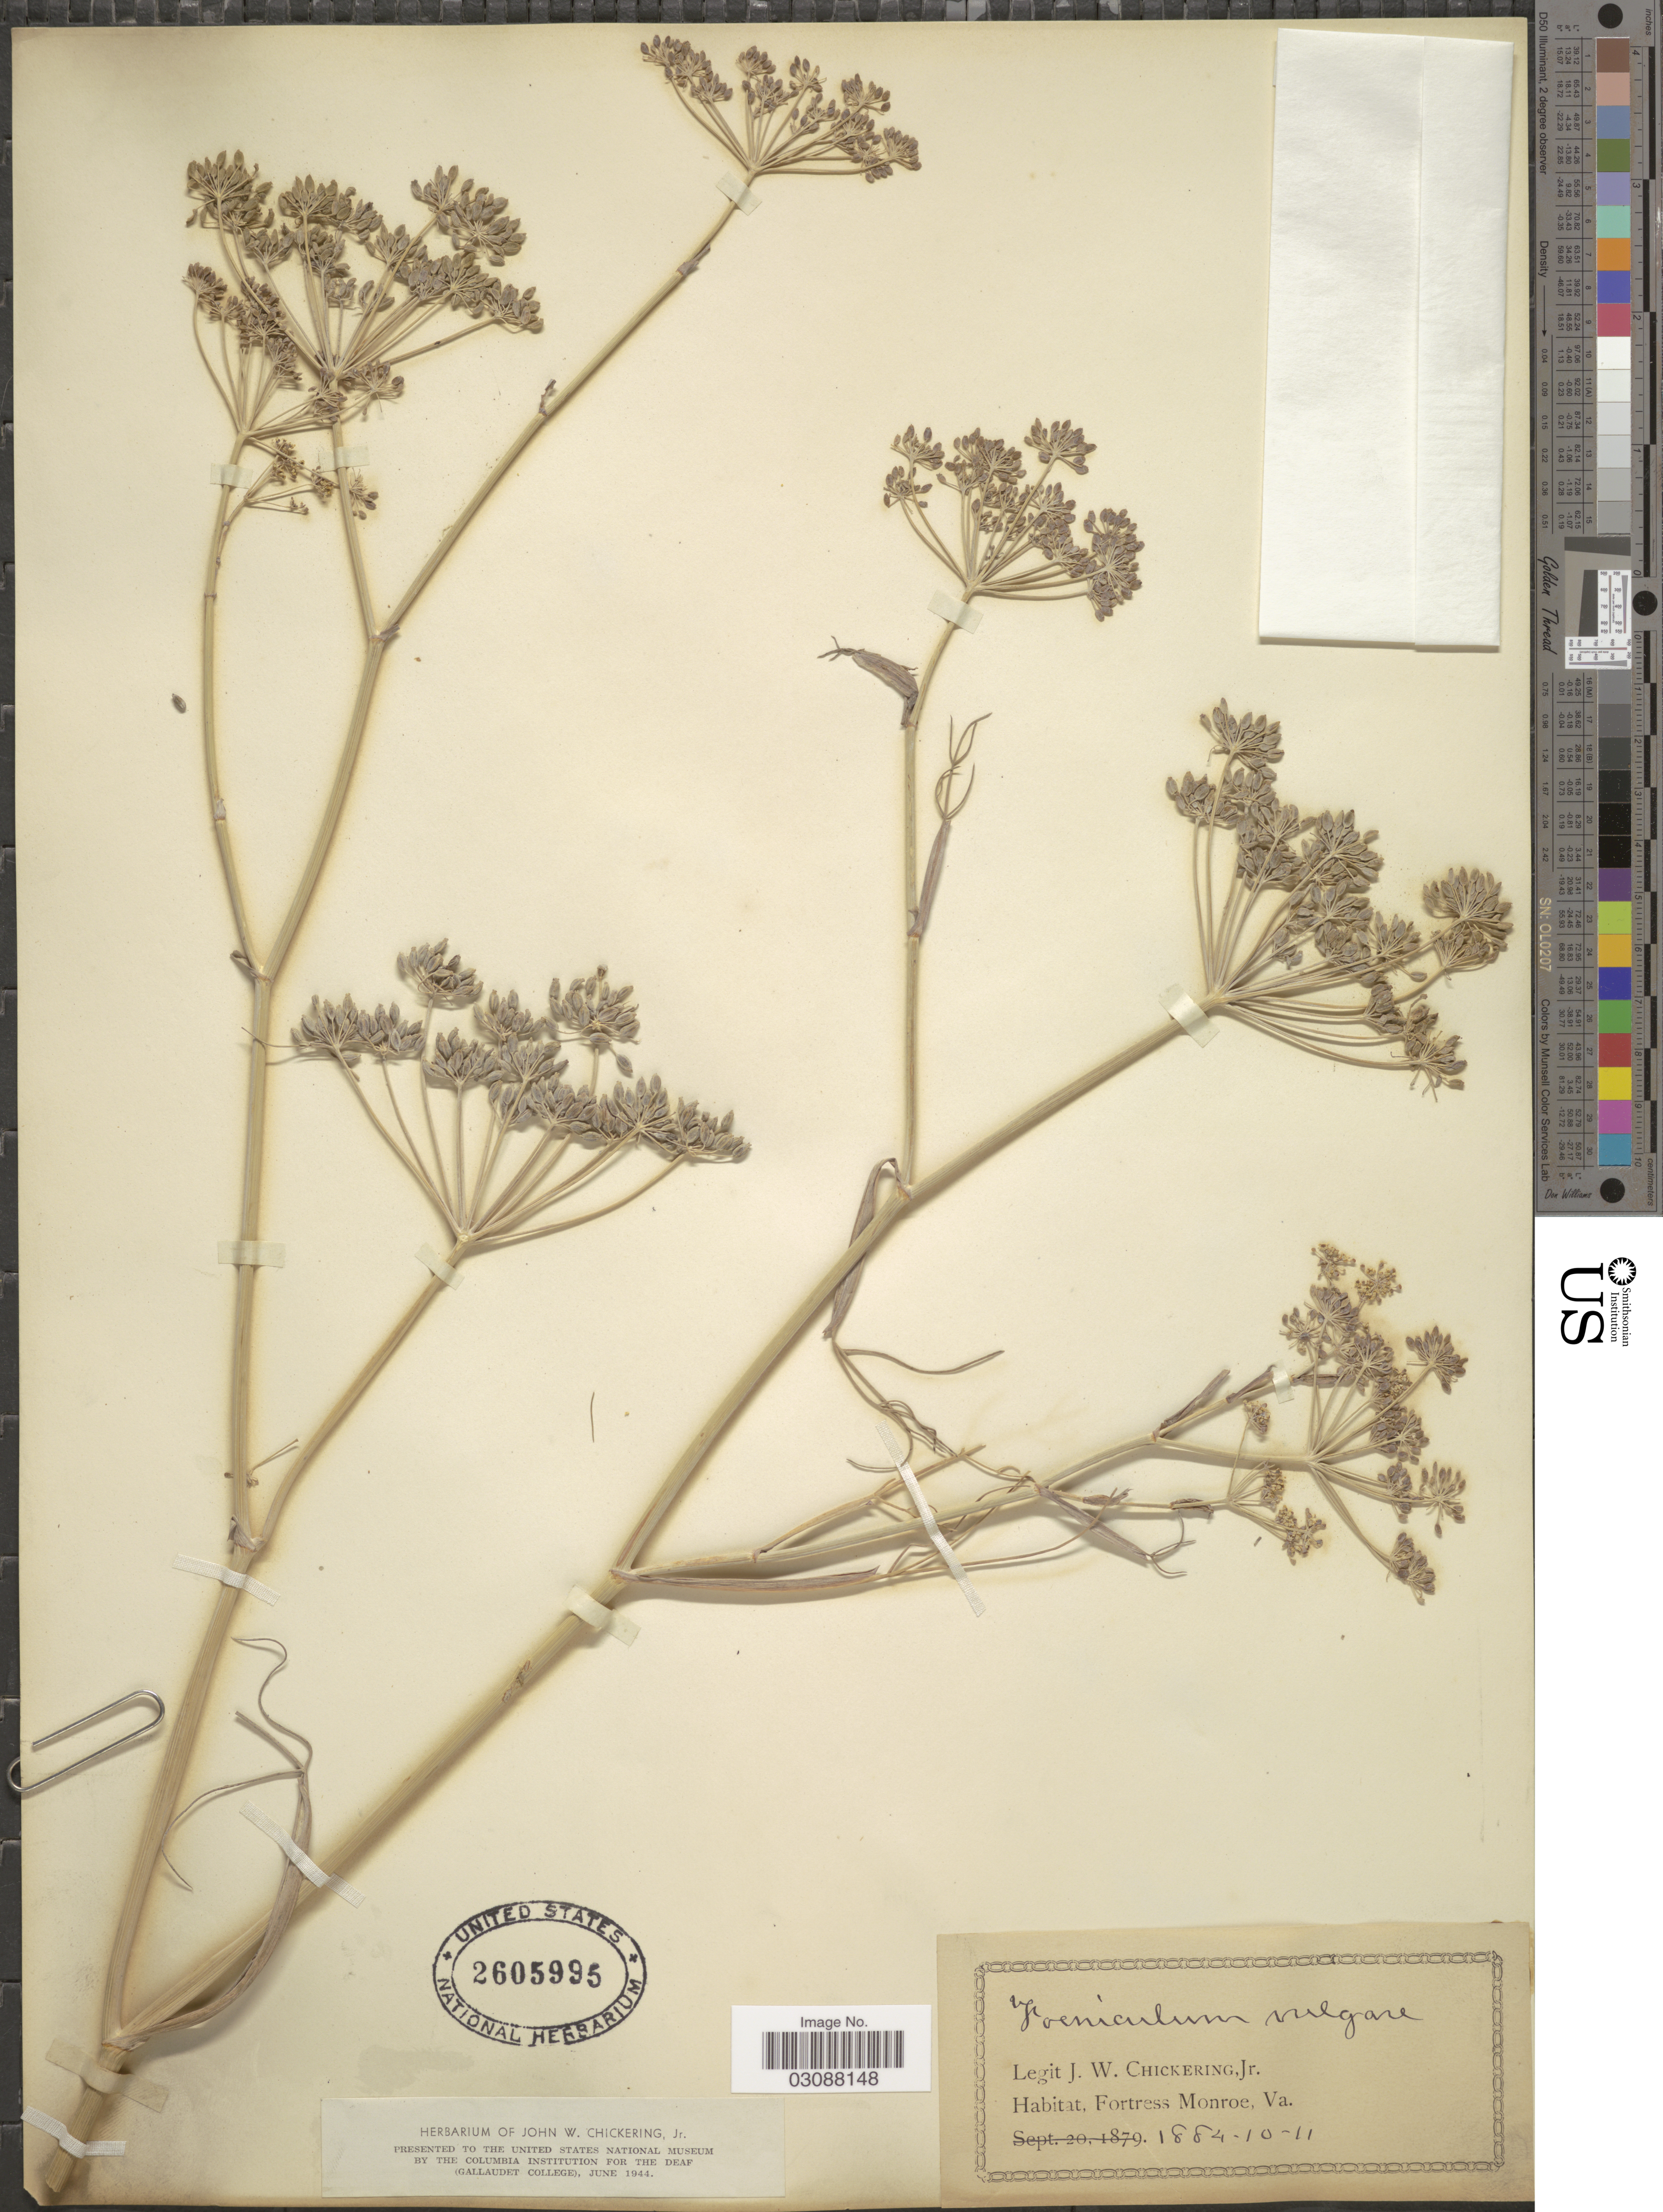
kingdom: Plantae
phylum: Tracheophyta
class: Magnoliopsida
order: Apiales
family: Apiaceae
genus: Foeniculum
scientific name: Foeniculum vulgare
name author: Mill.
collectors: J. W. Chickering Jr.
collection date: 1884-10-11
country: United States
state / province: Virginia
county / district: City of Hampton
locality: Fortress Monroe.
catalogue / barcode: US 2605995